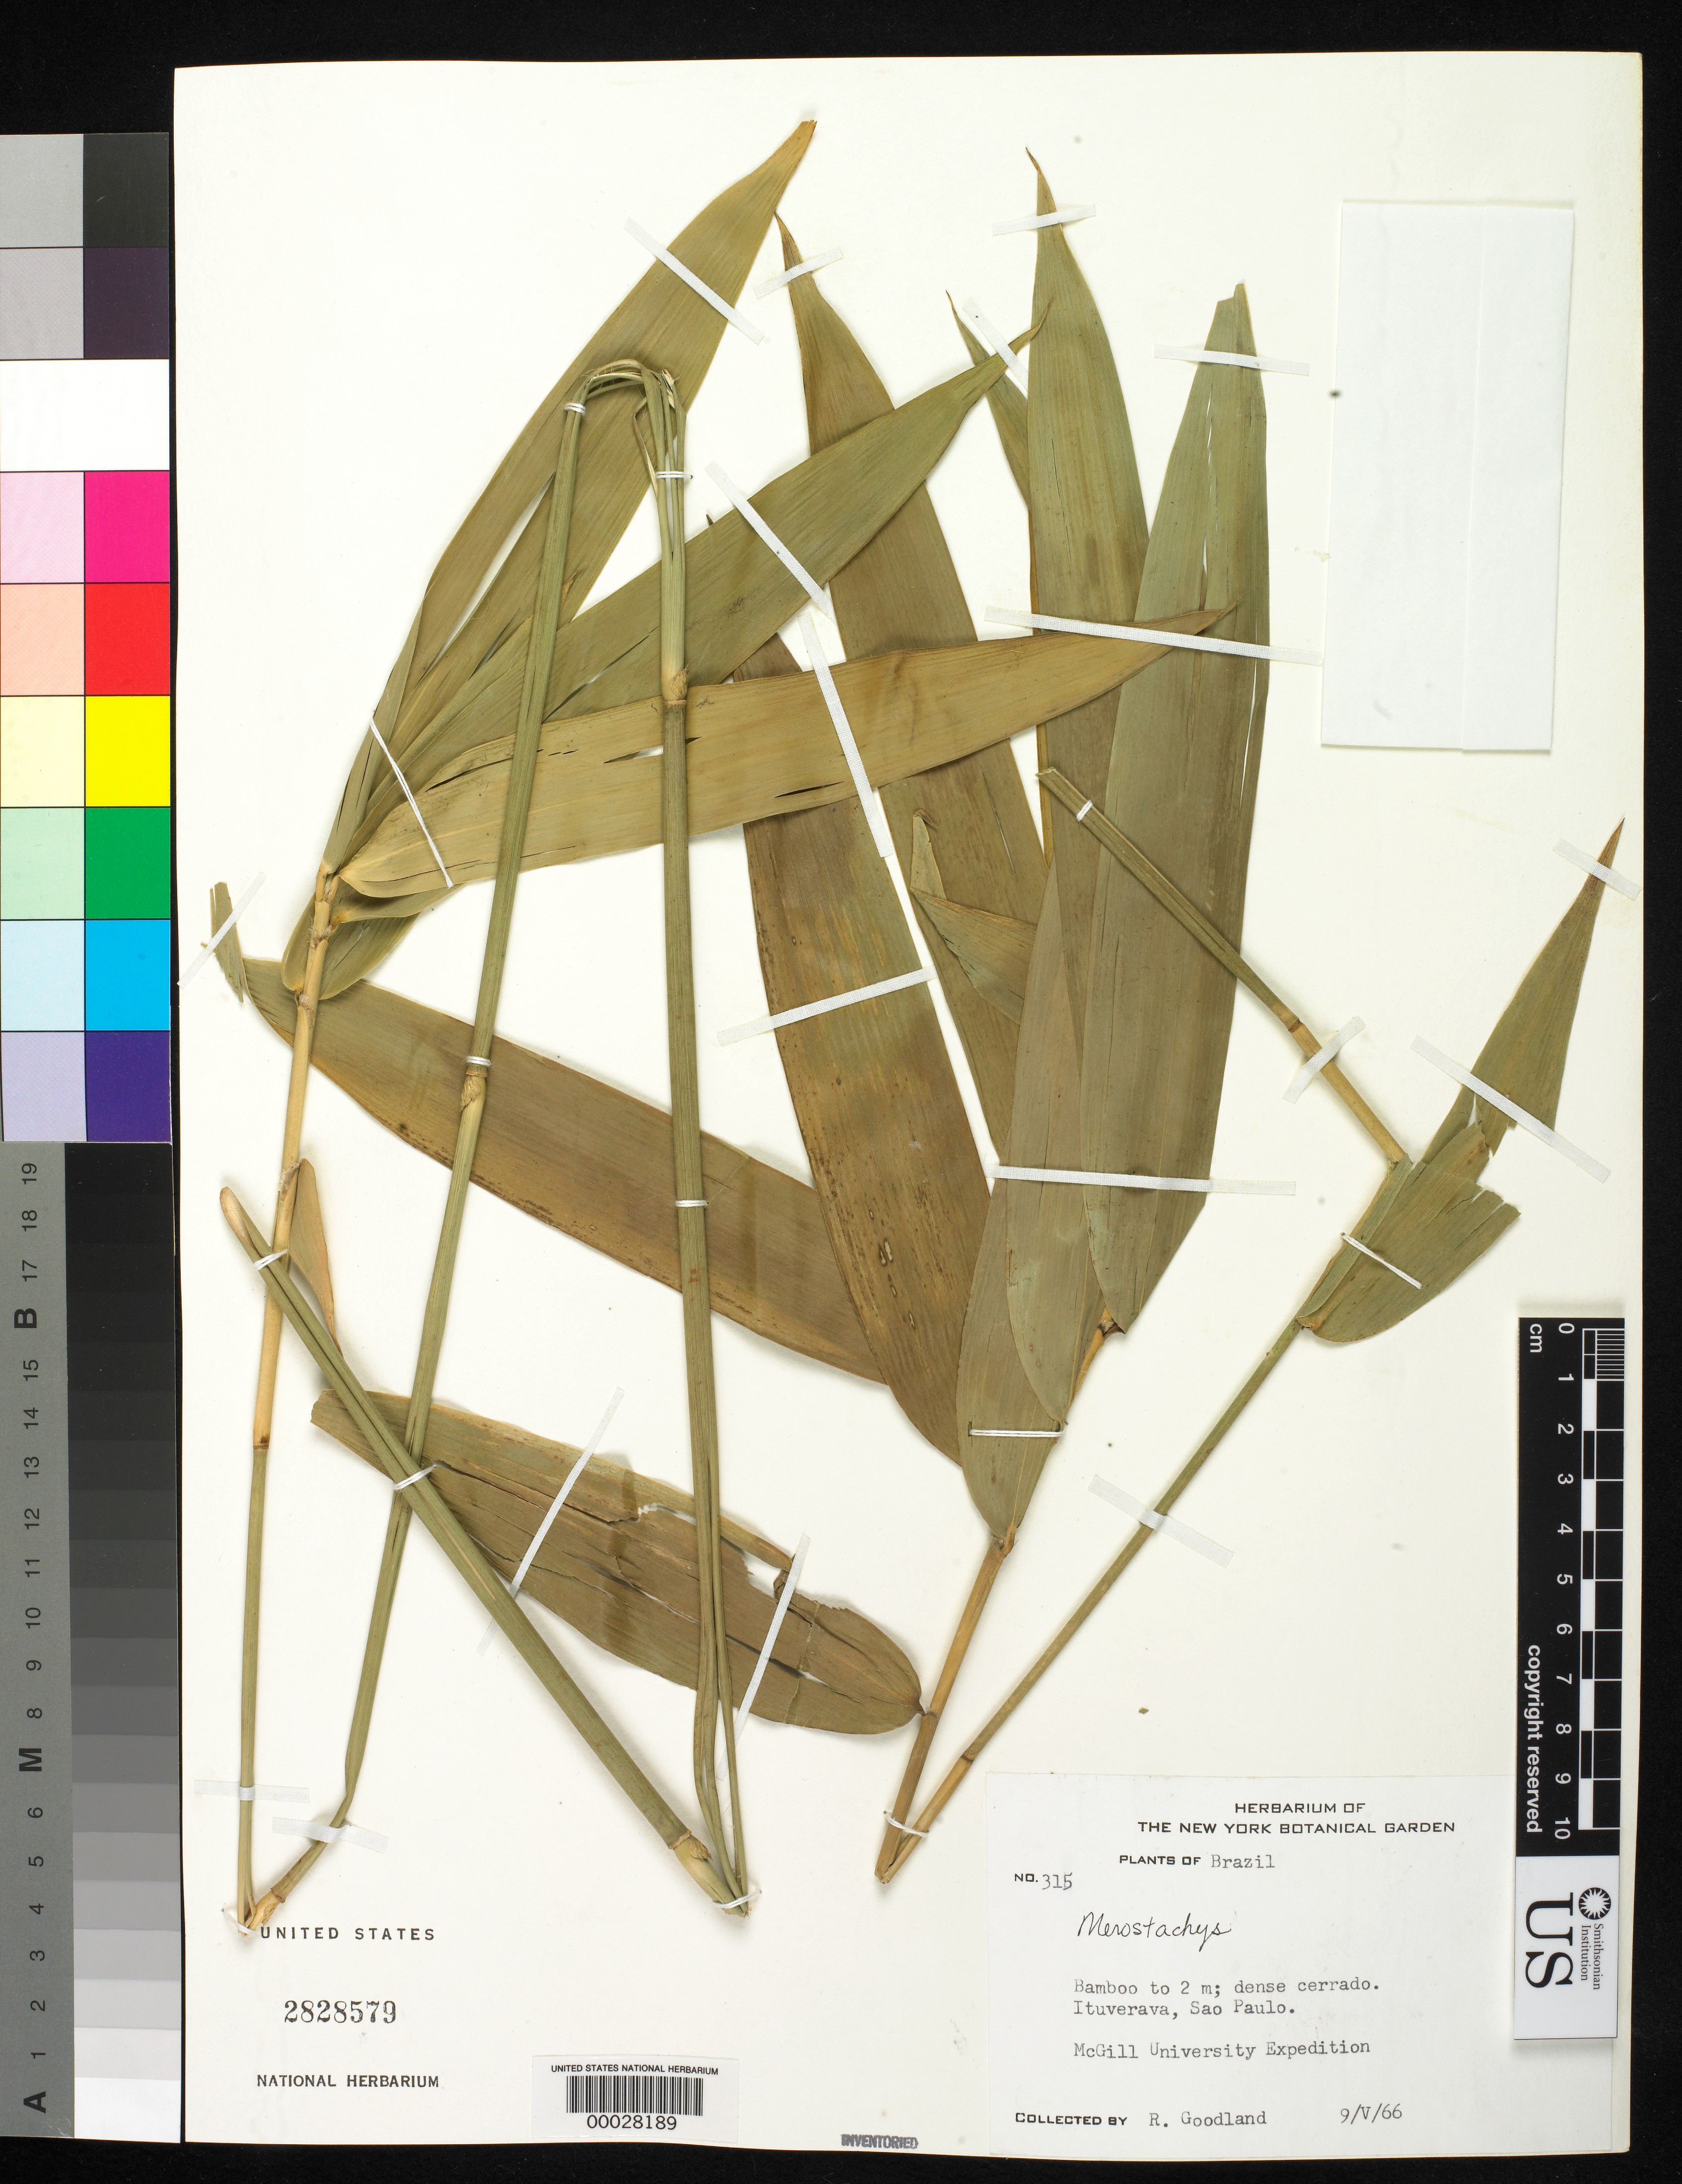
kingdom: Plantae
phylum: Tracheophyta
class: Liliopsida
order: Poales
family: Poaceae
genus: Actinocladum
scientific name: Actinocladum verticillatum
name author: (Nees) McClure ex Soderstr.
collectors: R. Goodland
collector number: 315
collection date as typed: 09 May 1966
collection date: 1966-05-09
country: Brazil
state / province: São Paulo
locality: Ituverava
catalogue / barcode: US 2828579